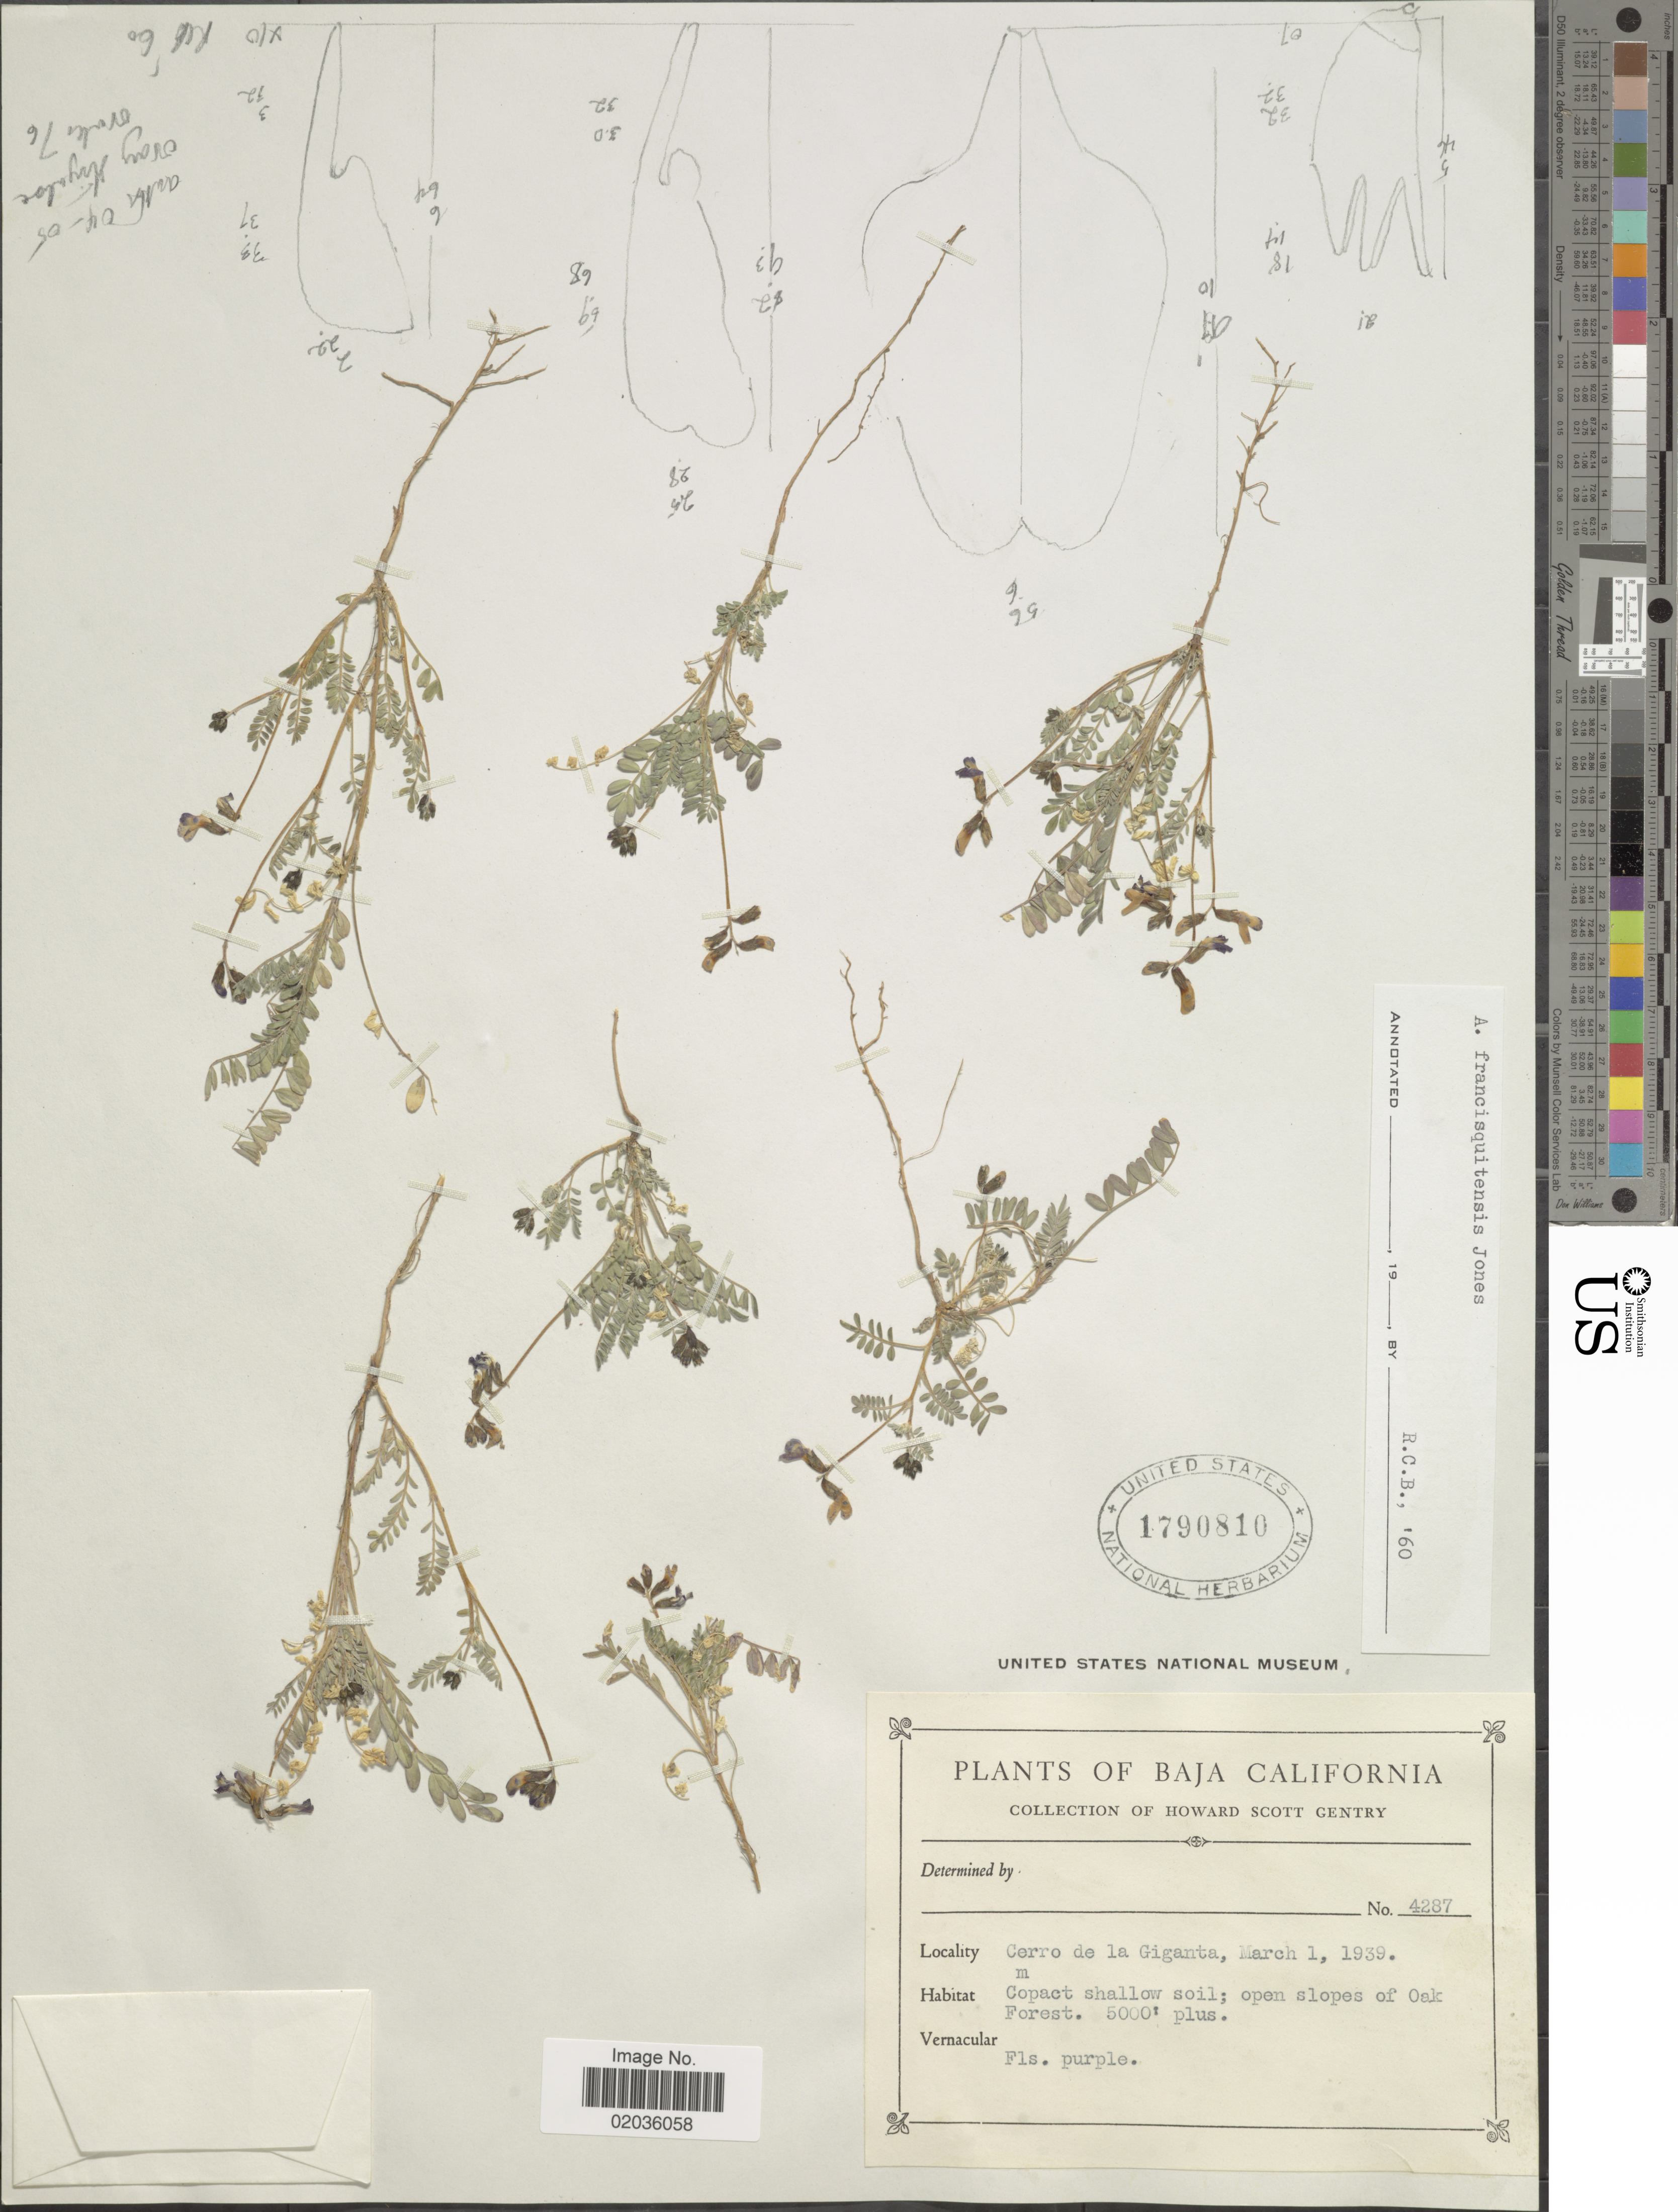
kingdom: Plantae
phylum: Tracheophyta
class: Magnoliopsida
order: Fabales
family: Fabaceae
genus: Astragalus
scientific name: Astragalus francisquitensis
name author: M.E. Jones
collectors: H. S. Gentry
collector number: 4287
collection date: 1939-03-01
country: Mexico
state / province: Baja California Sur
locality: Baja California, Cerro de la Giganta.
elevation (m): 1524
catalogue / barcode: US 1790810